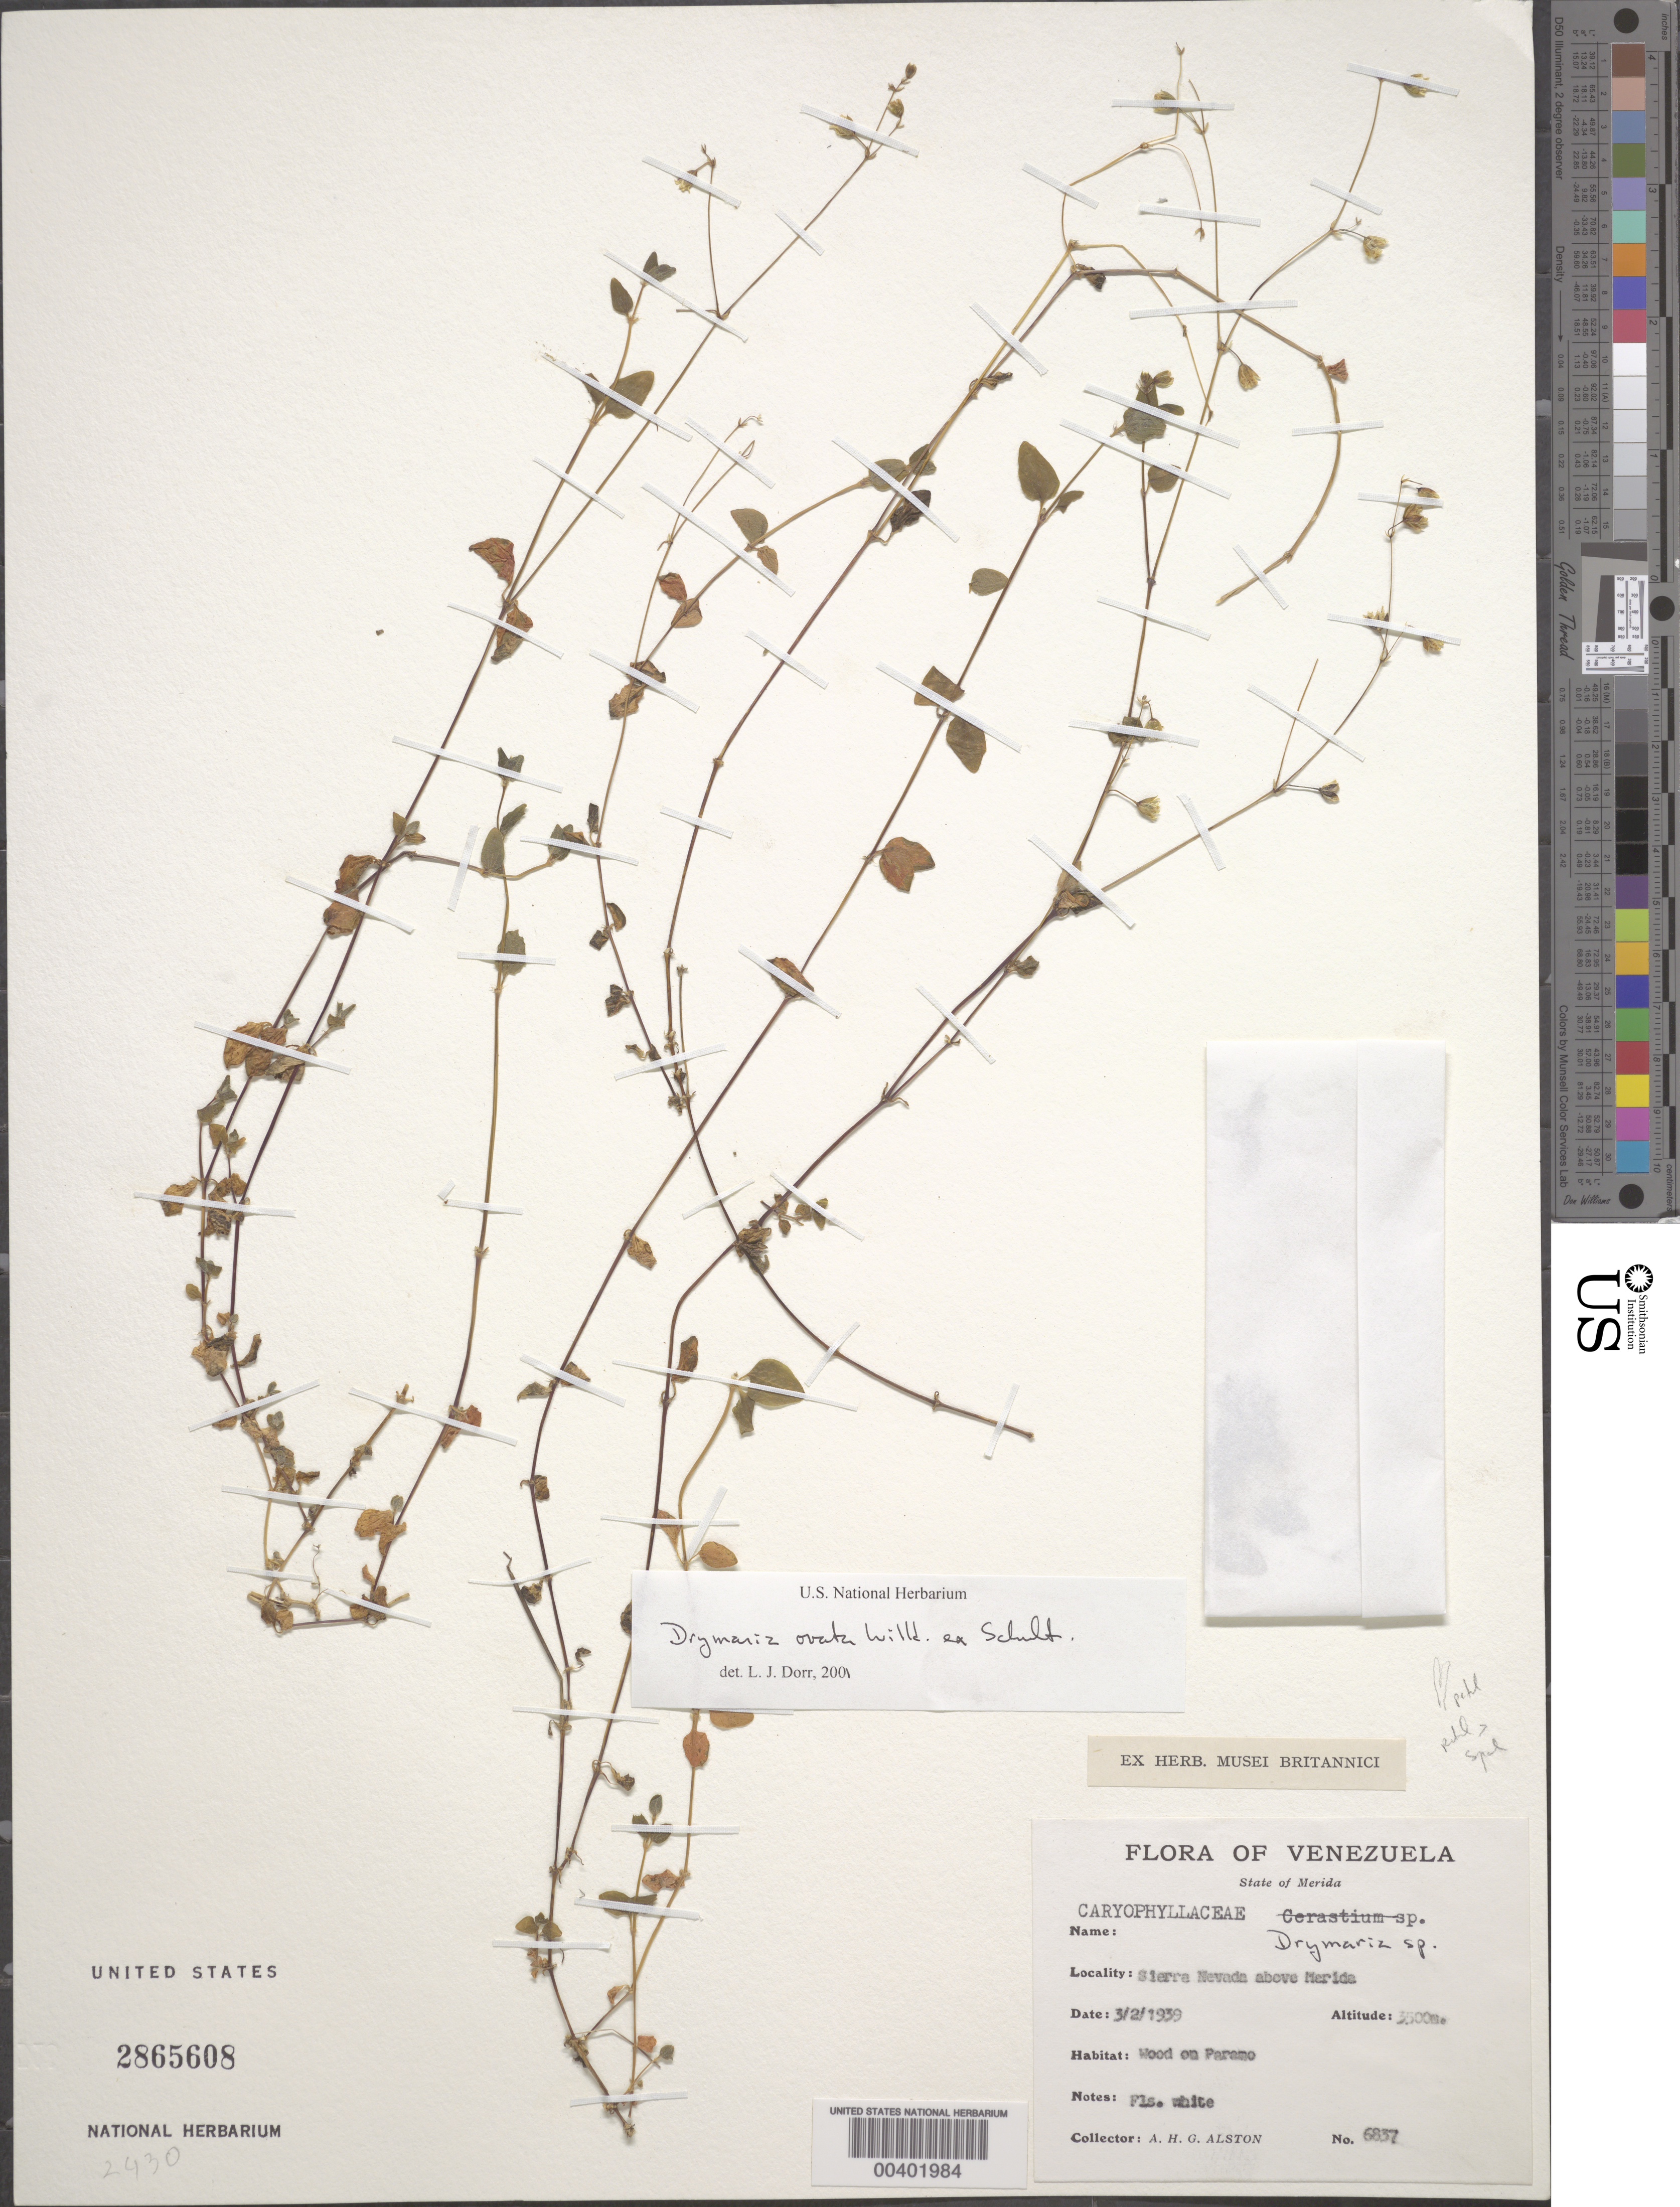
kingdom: Plantae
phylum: Tracheophyta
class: Magnoliopsida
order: Caryophyllales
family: Caryophyllaceae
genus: Drymaria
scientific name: Drymaria ovata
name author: Humb. & Bonpl. ex Schult.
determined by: Dorr, L. J., (BOT), Smithsonian Institution - National Museum of Natural History (UNITED STATES)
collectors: A. H. Alston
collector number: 6837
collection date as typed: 03 Feb 1939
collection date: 1939-02-03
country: Venezuela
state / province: Mérida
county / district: Libertador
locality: Sierra Nevada above Mérida Merida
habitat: Wood on páramo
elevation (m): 3500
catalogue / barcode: US 2865608